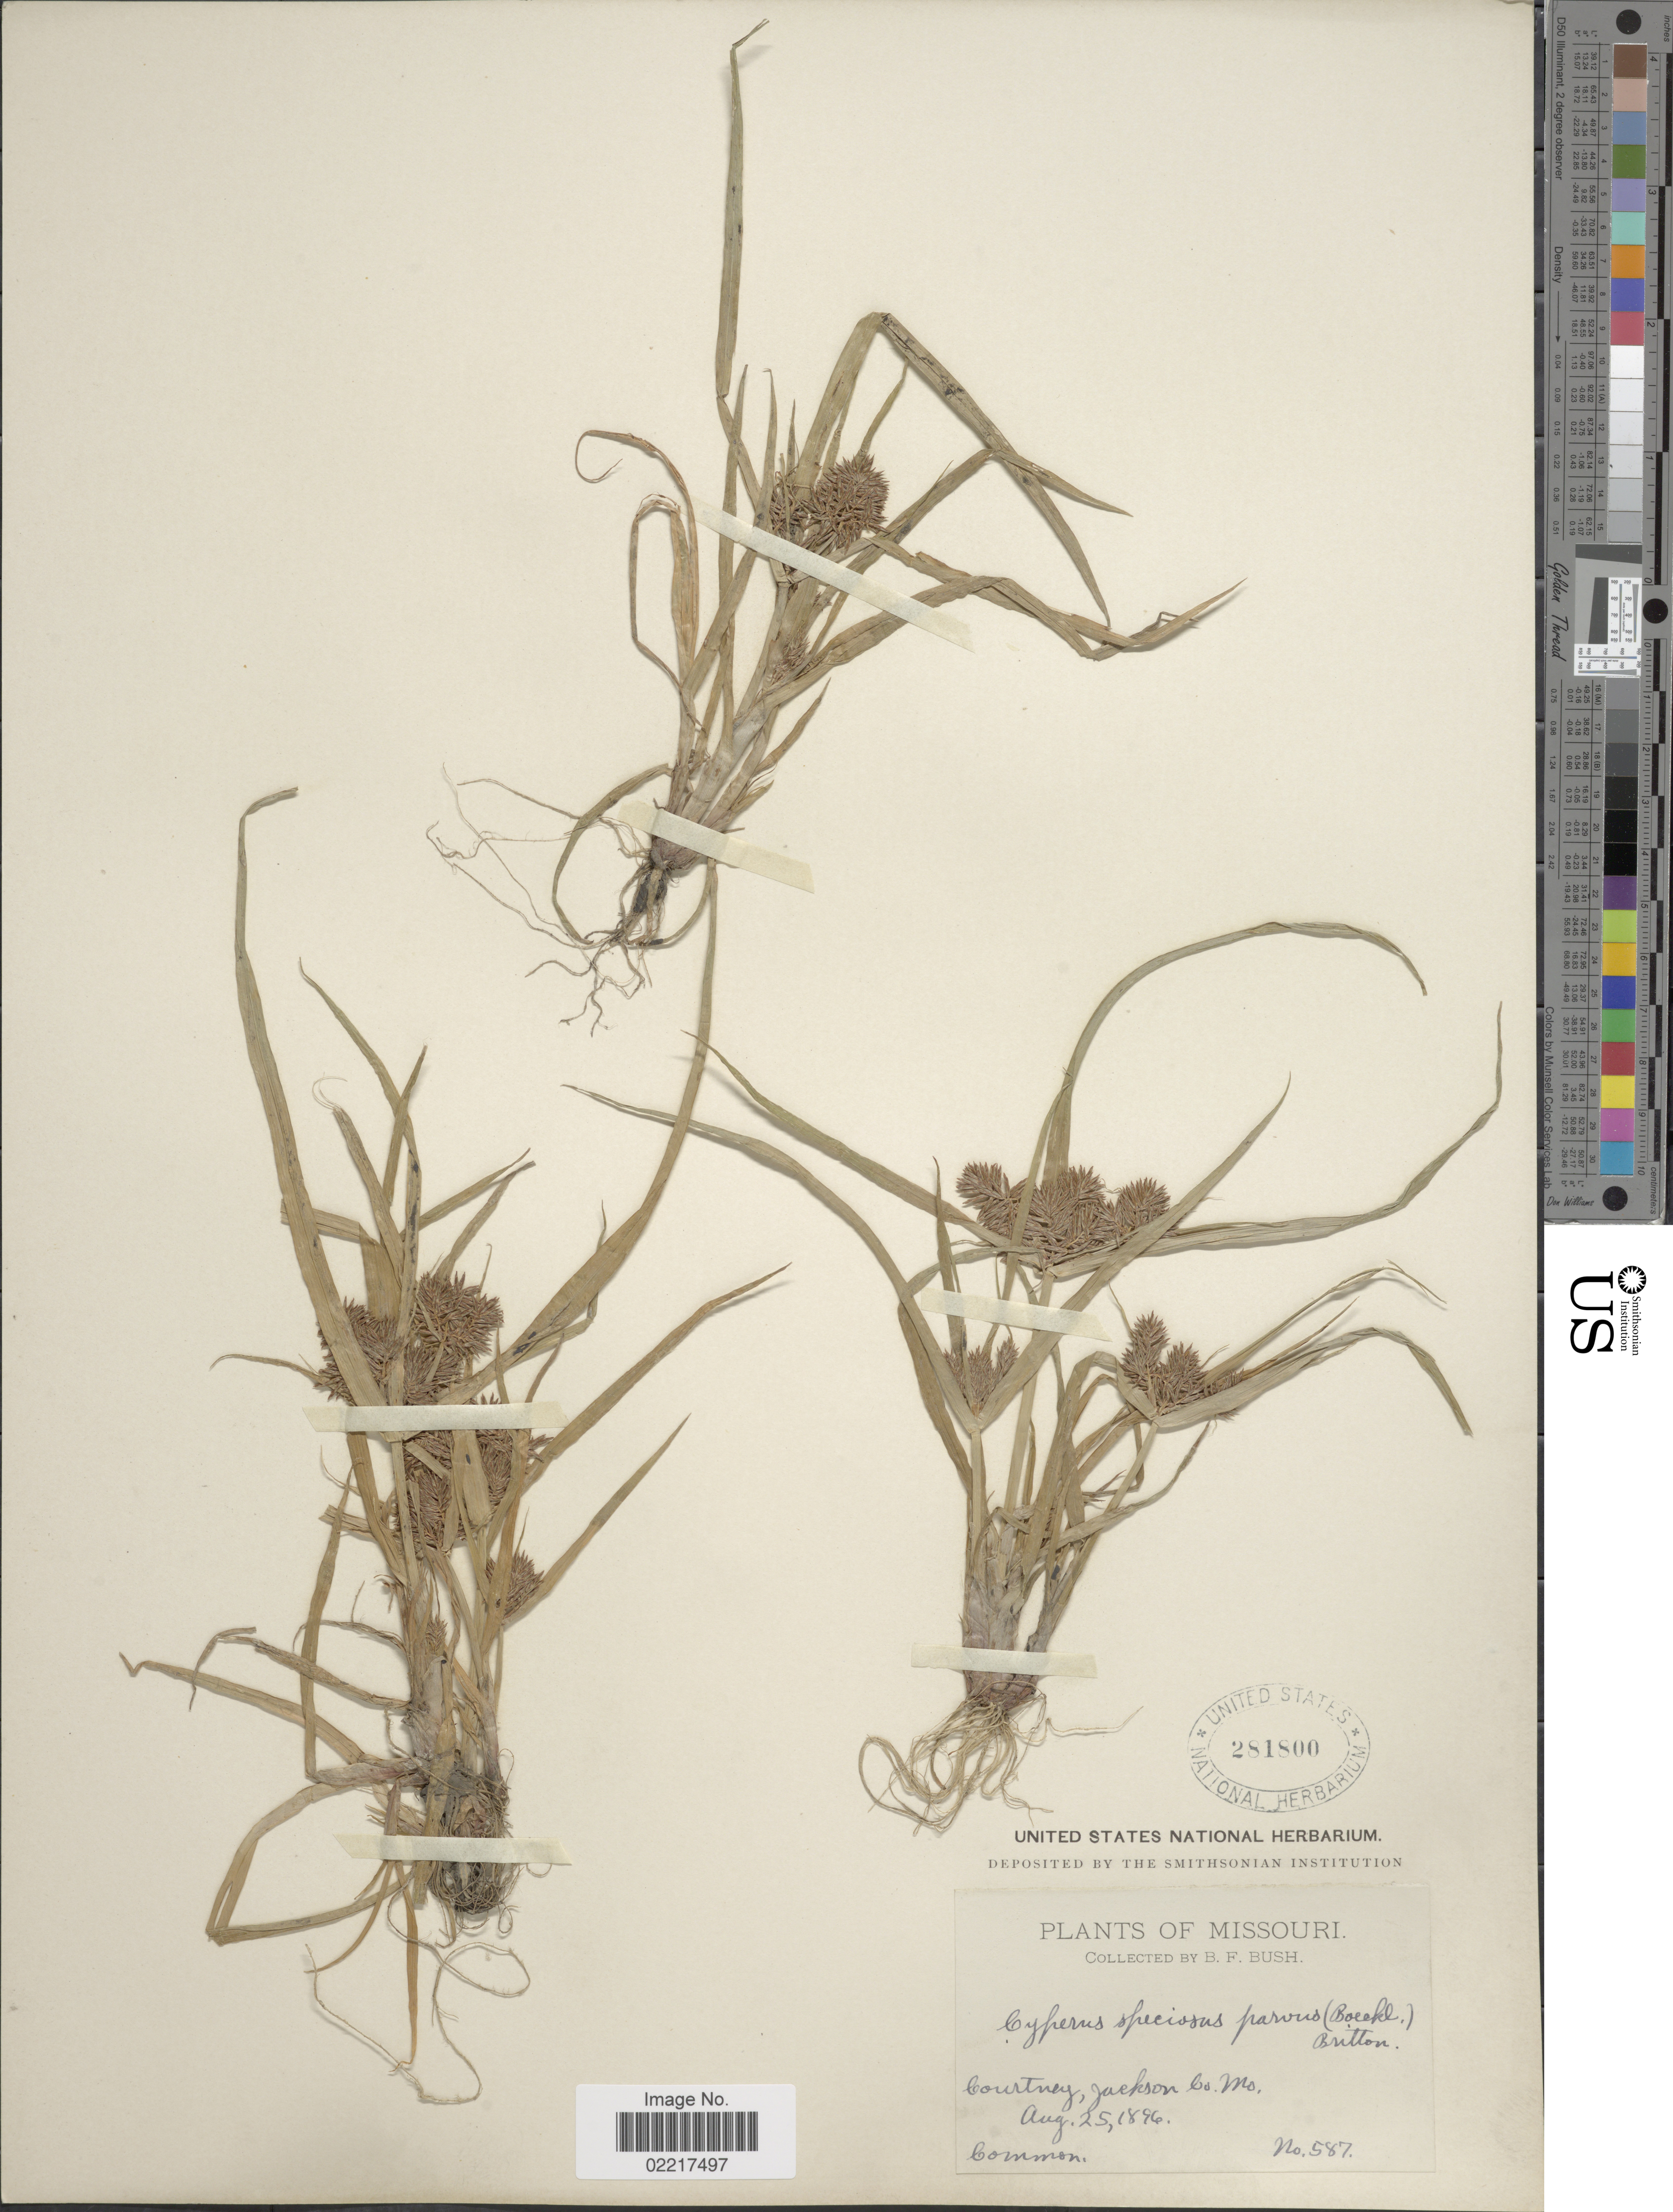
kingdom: Plantae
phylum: Tracheophyta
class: Liliopsida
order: Poales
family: Cyperaceae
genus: Cyperus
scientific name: Cyperus odoratus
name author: L.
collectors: B. F. Bush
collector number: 587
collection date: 1896-08-25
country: United States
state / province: Missouri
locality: Courtney, Jackson Co; Common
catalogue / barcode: US 281800